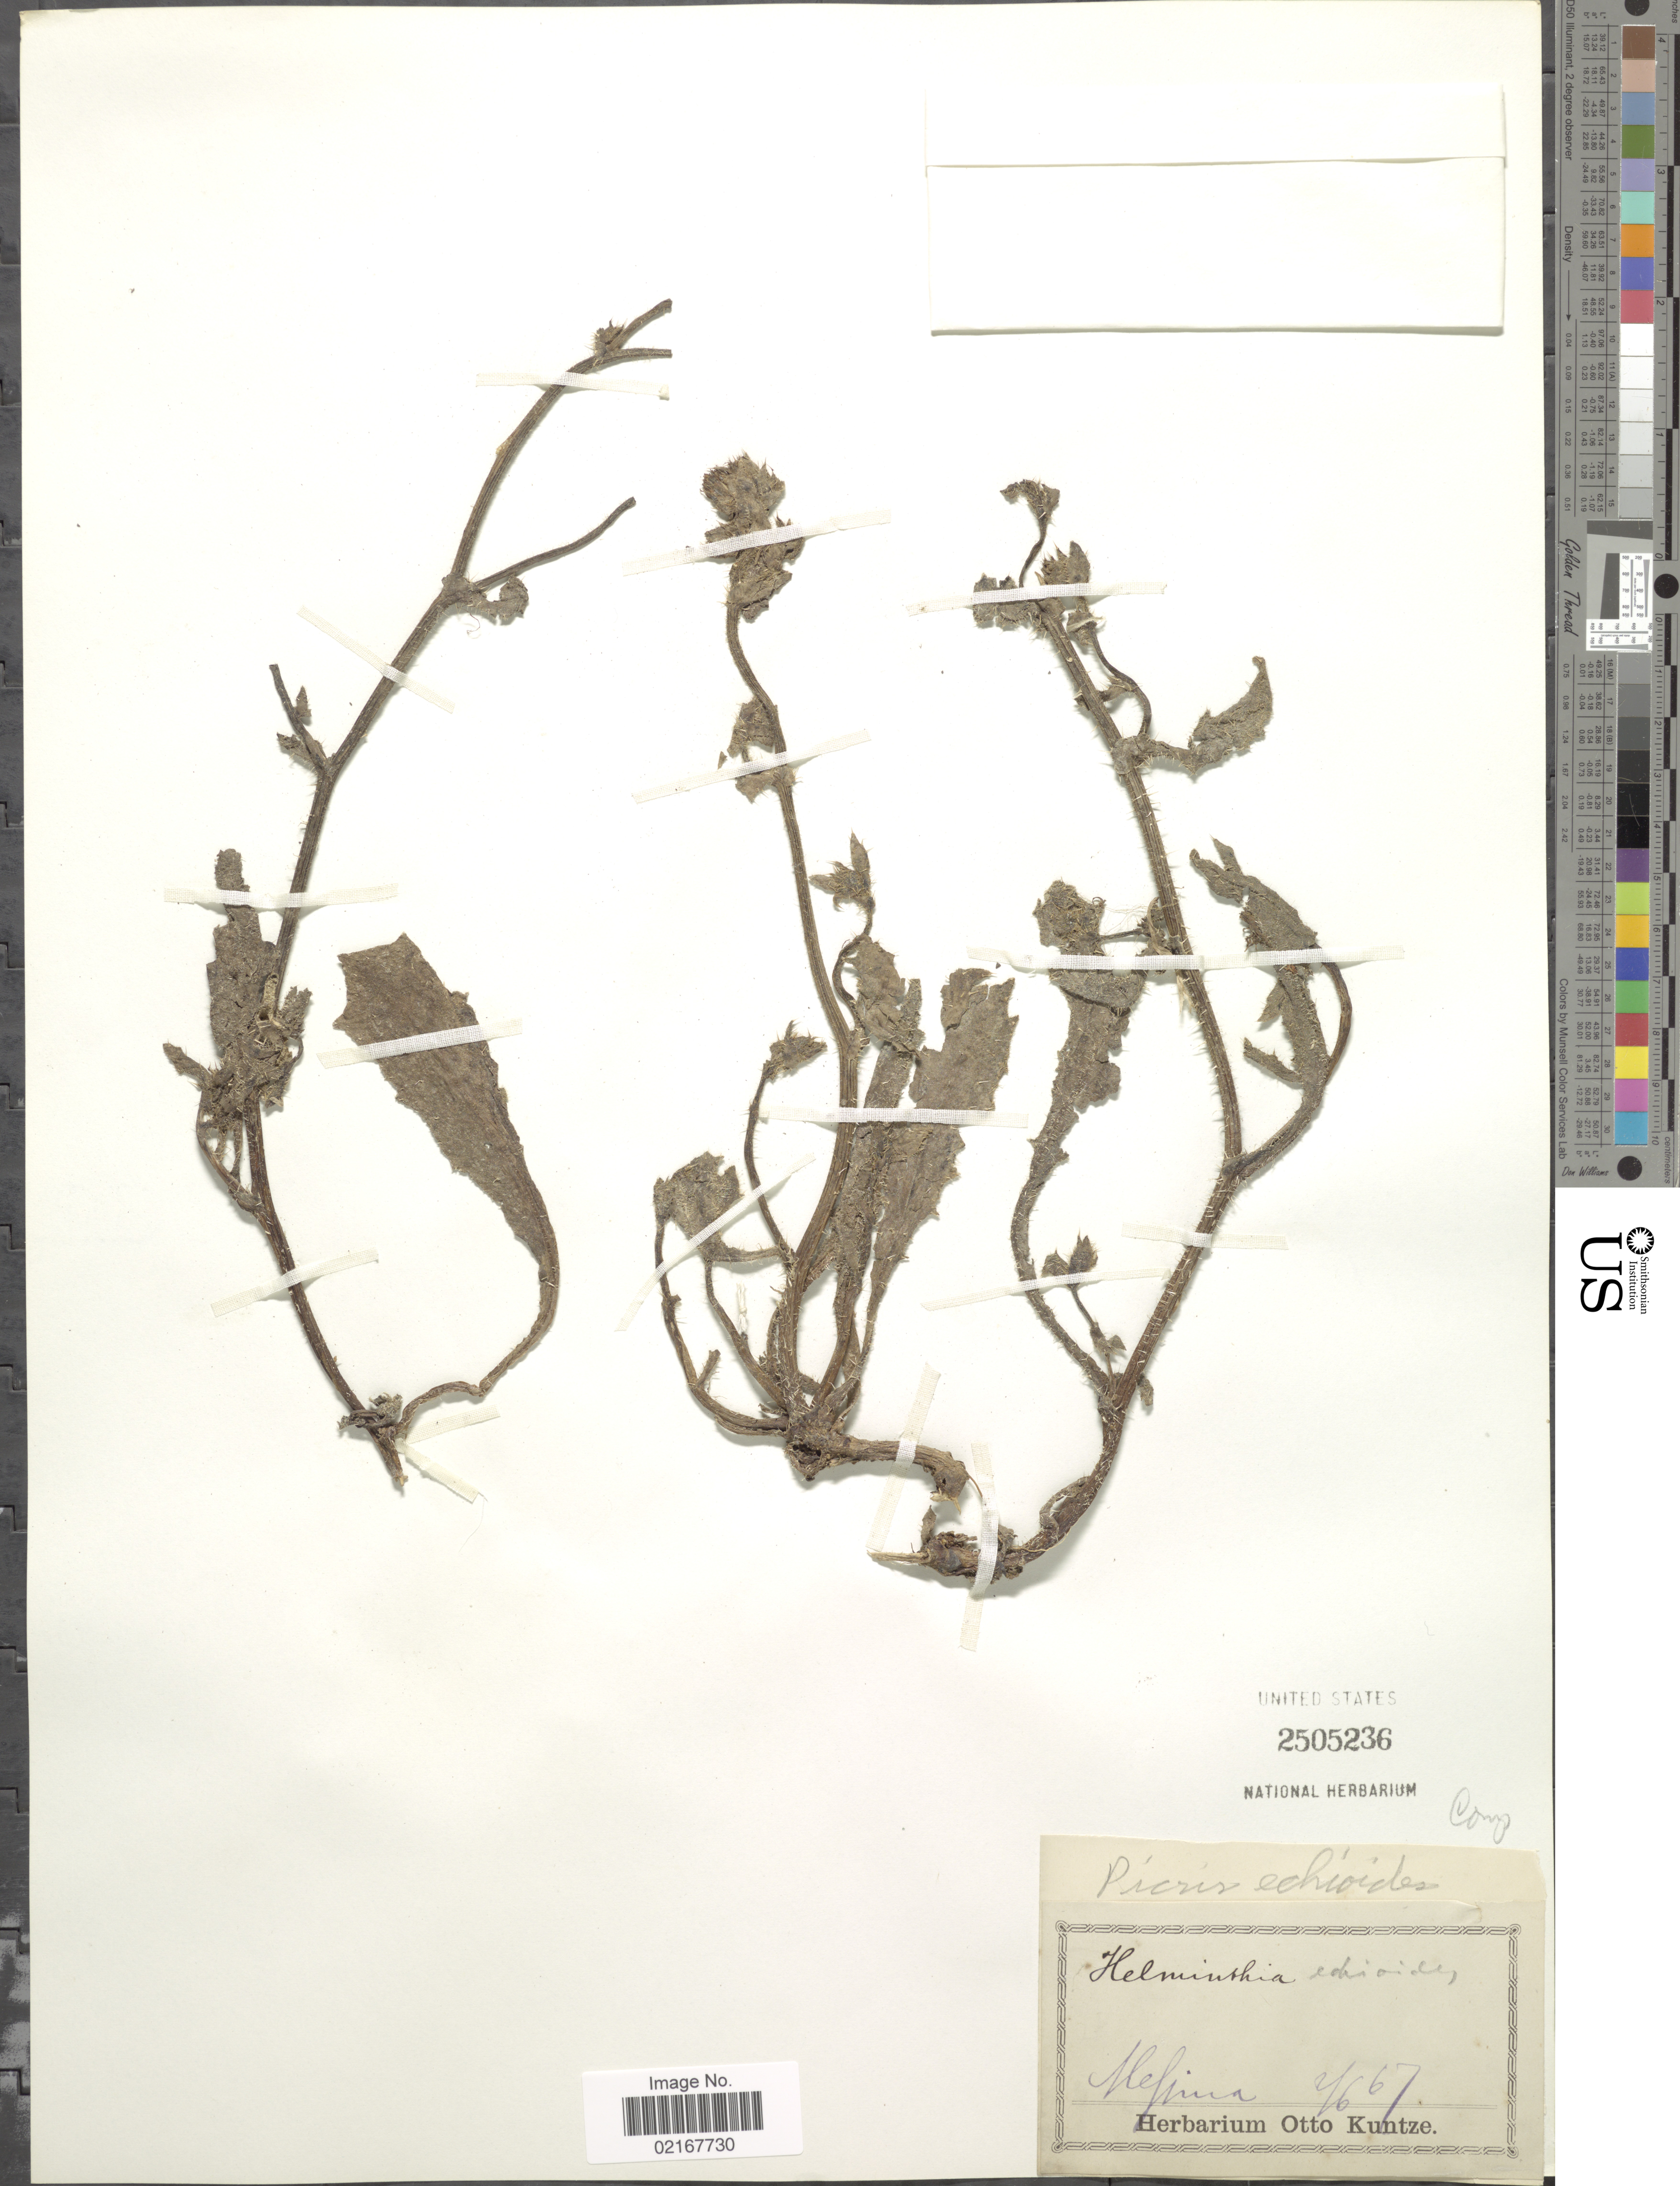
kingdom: Plantae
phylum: Tracheophyta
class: Magnoliopsida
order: Asterales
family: Asteraceae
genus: Helminthotheca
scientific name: Helminthotheca echioides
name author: (L.) Holub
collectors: ex herb. Otto Kuntze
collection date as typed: Transcribed d/m/y: 2/6/67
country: Italy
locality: Messina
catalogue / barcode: US 2505236